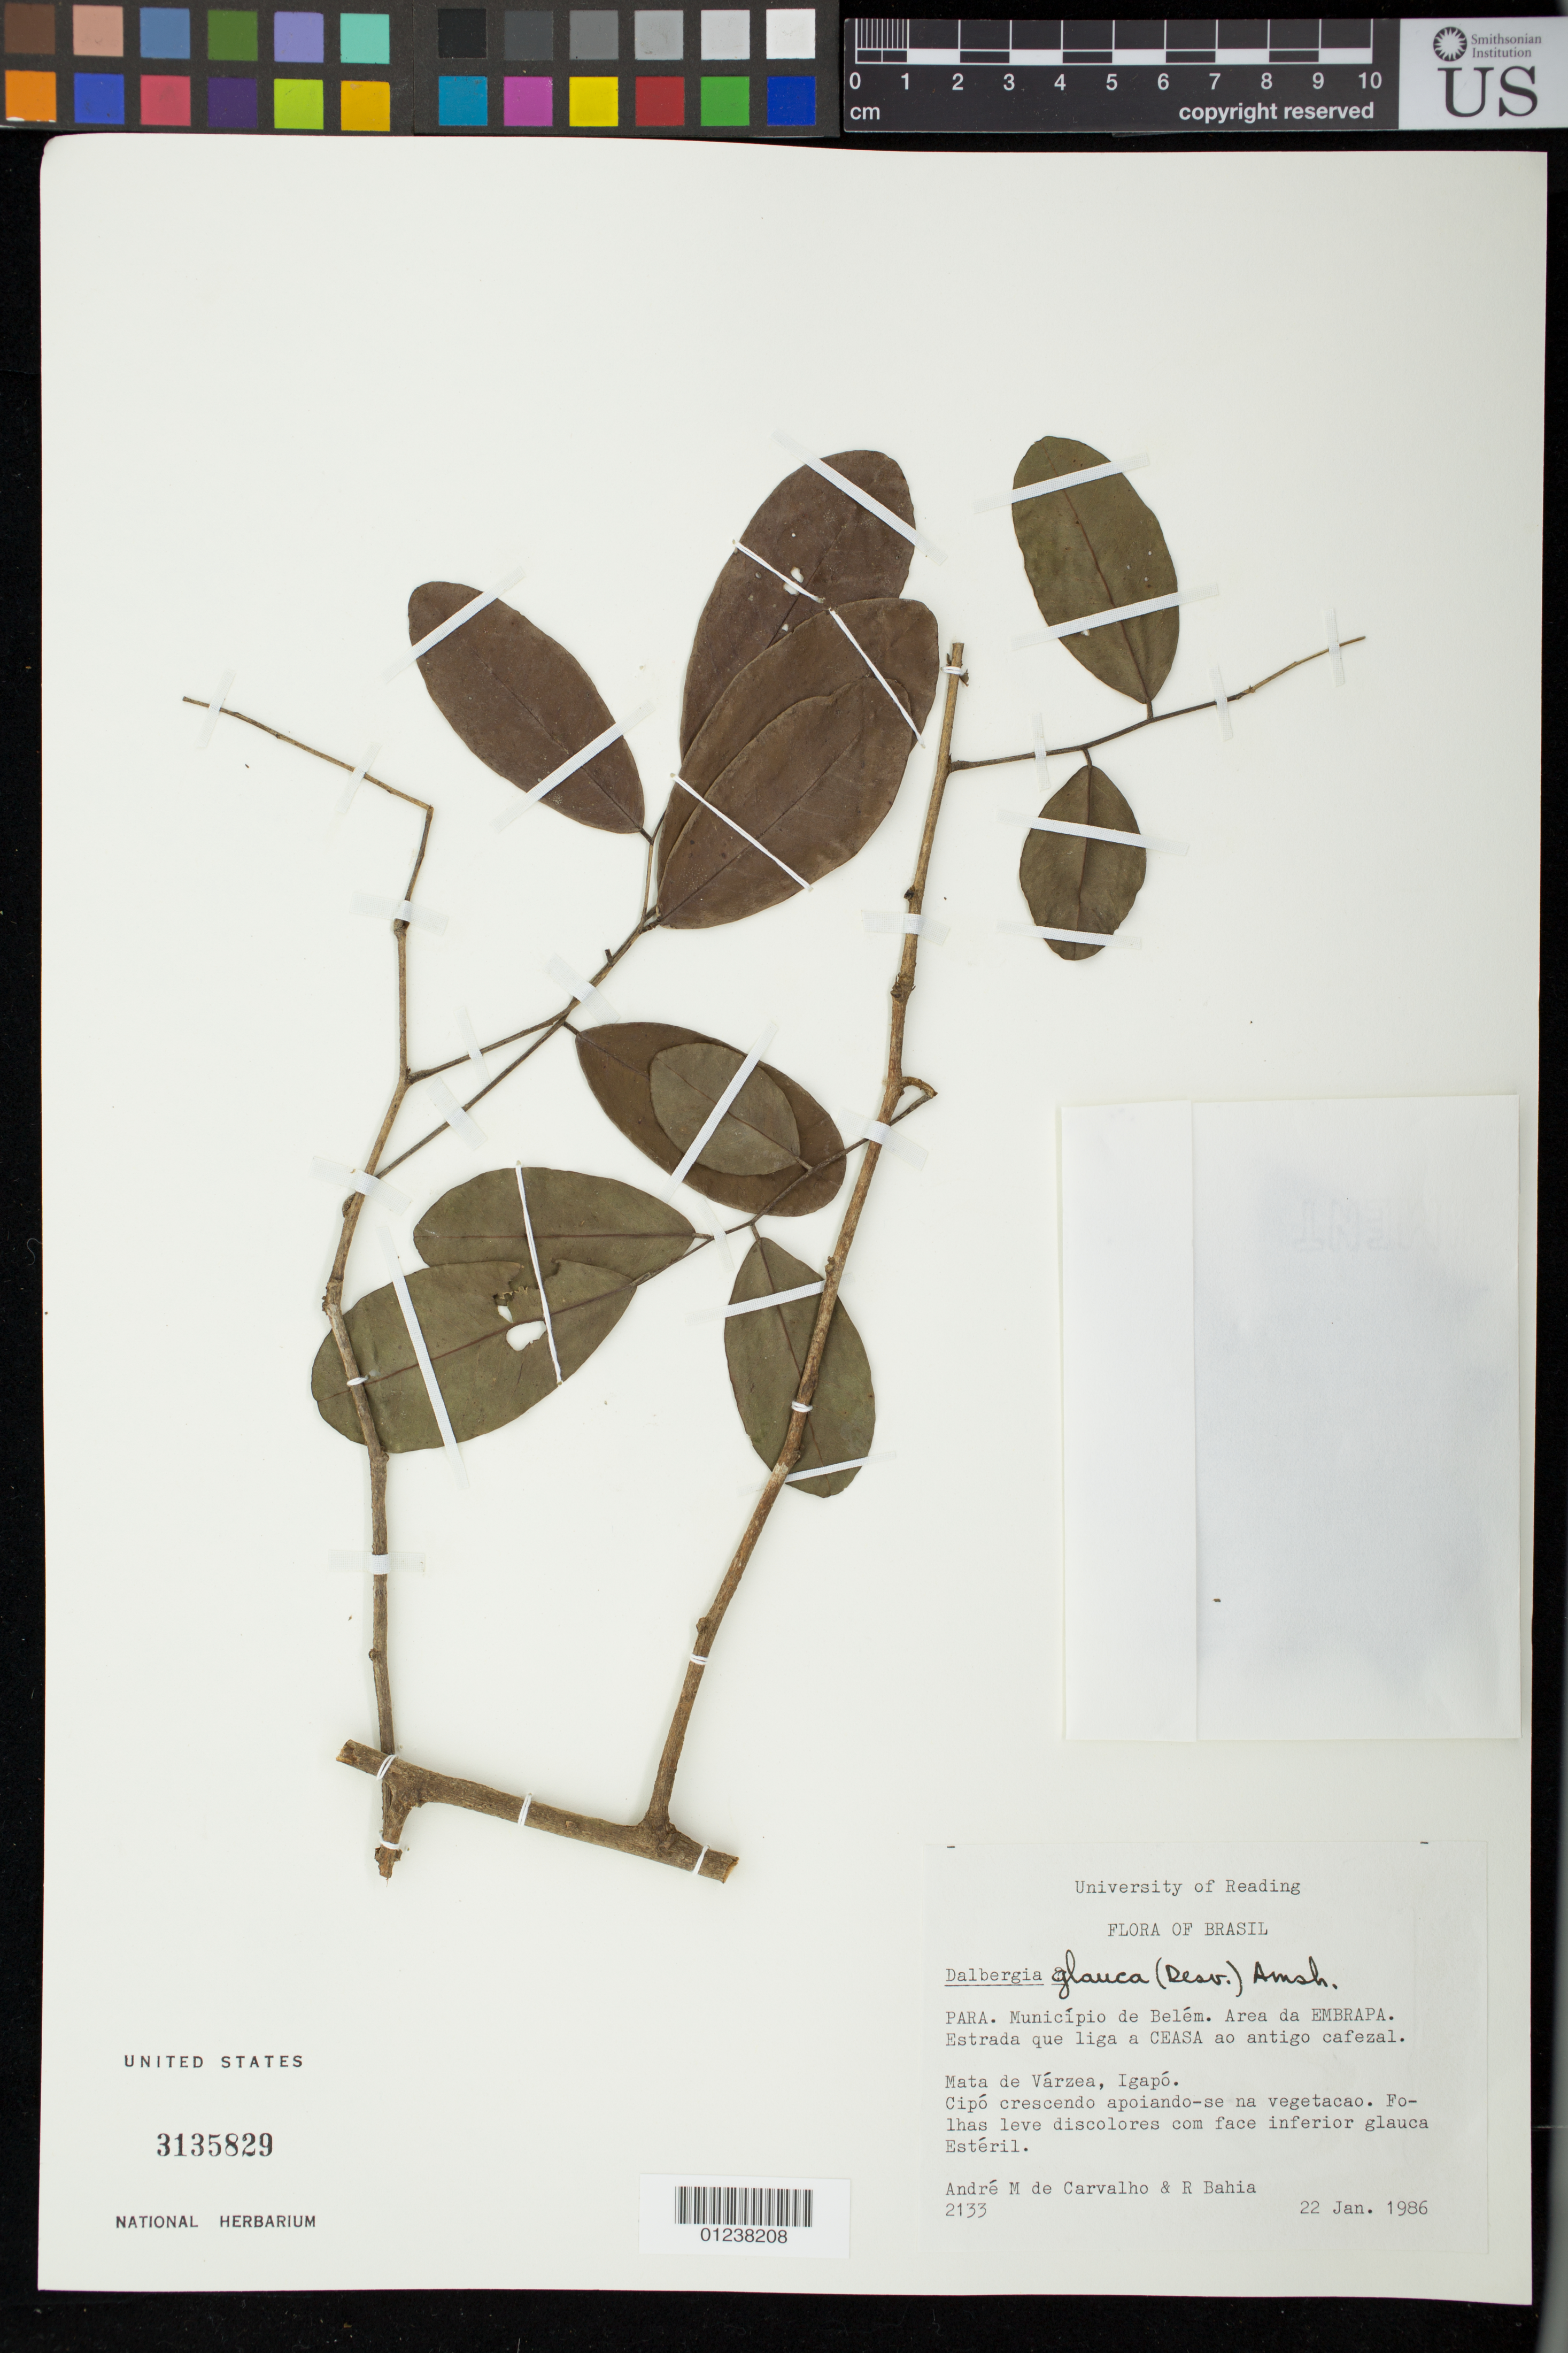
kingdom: Plantae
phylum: Tracheophyta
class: Magnoliopsida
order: Fabales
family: Fabaceae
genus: Dalbergia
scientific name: Dalbergia glauca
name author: (Desv.) Amshoff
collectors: A. Carvalho & R. P. Bahia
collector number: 2133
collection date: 1986-01-22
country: Brazil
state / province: Pará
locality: PARA. Município de Belém. Area da EMBRAPA.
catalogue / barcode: US 3135829